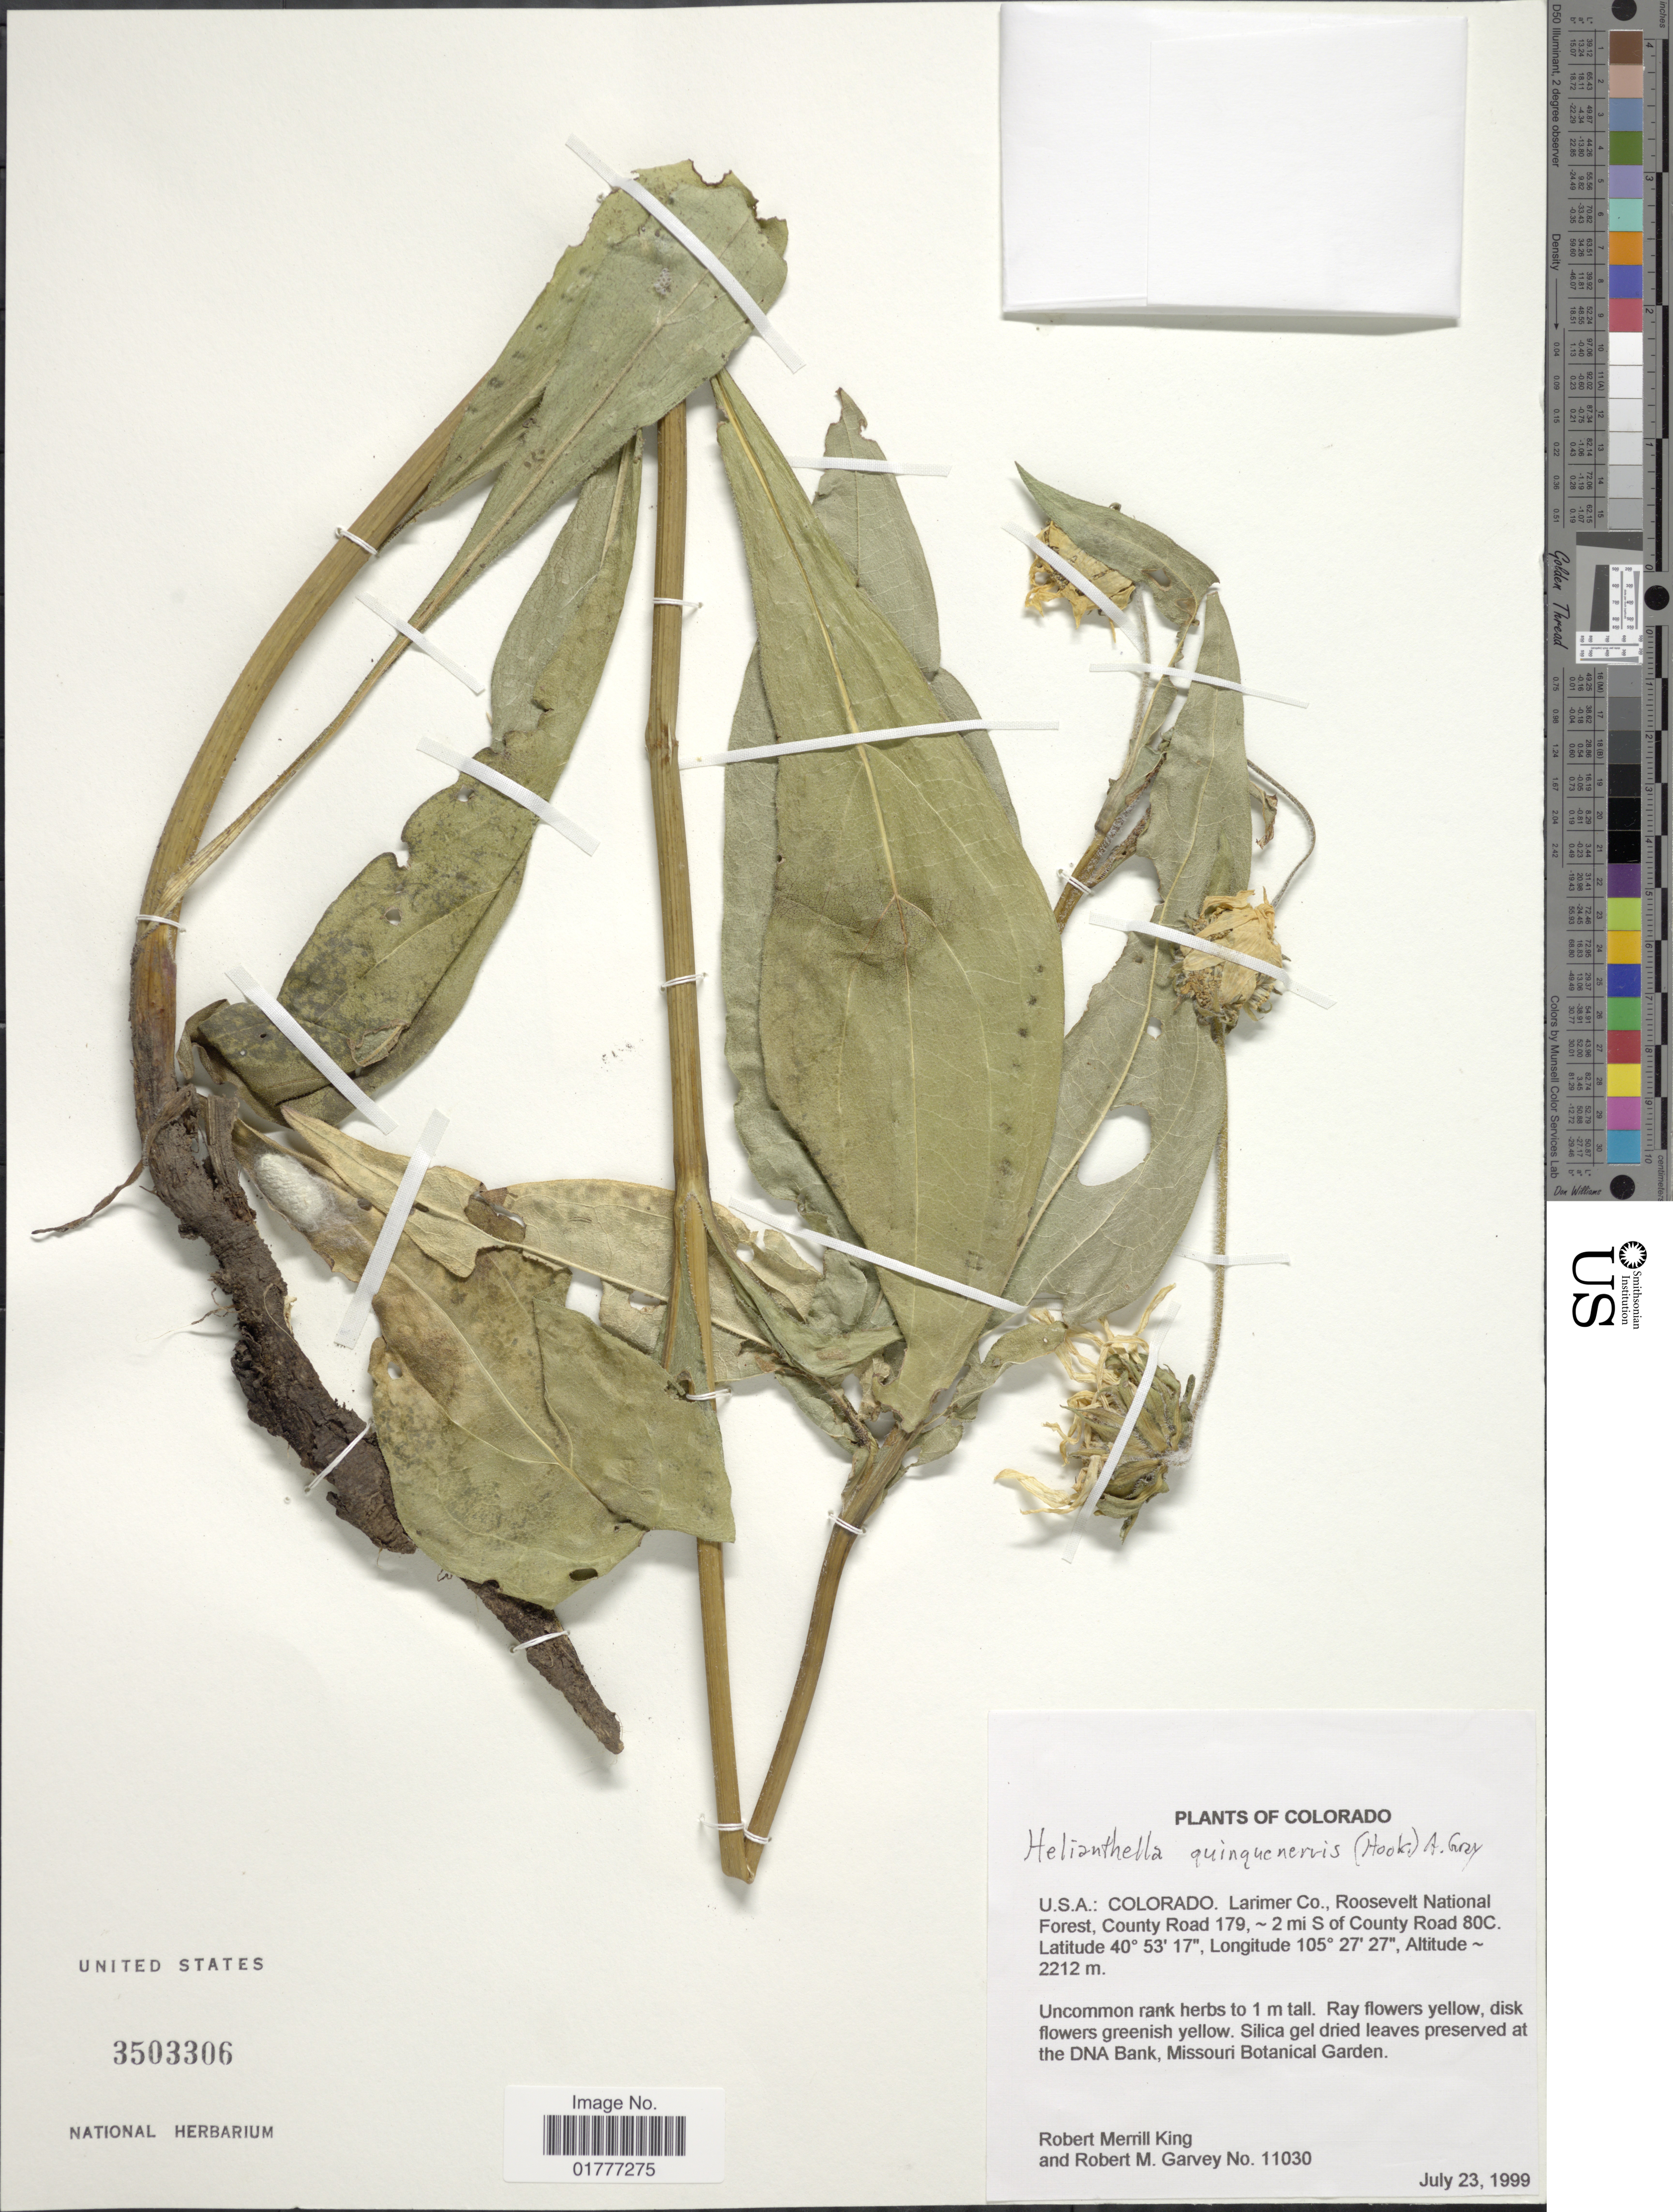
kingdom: Plantae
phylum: Tracheophyta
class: Magnoliopsida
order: Asterales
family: Asteraceae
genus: Helianthella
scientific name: Helianthella quinquenervis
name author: (Hook.) A. Gray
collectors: R. M. King & R. Garvey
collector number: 11030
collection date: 1999-07-23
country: United States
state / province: Colorado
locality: Larimer Co., Roosevelt National Forest, County Road 179, 2 mi S of County Road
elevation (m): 2212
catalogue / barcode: US 3503306